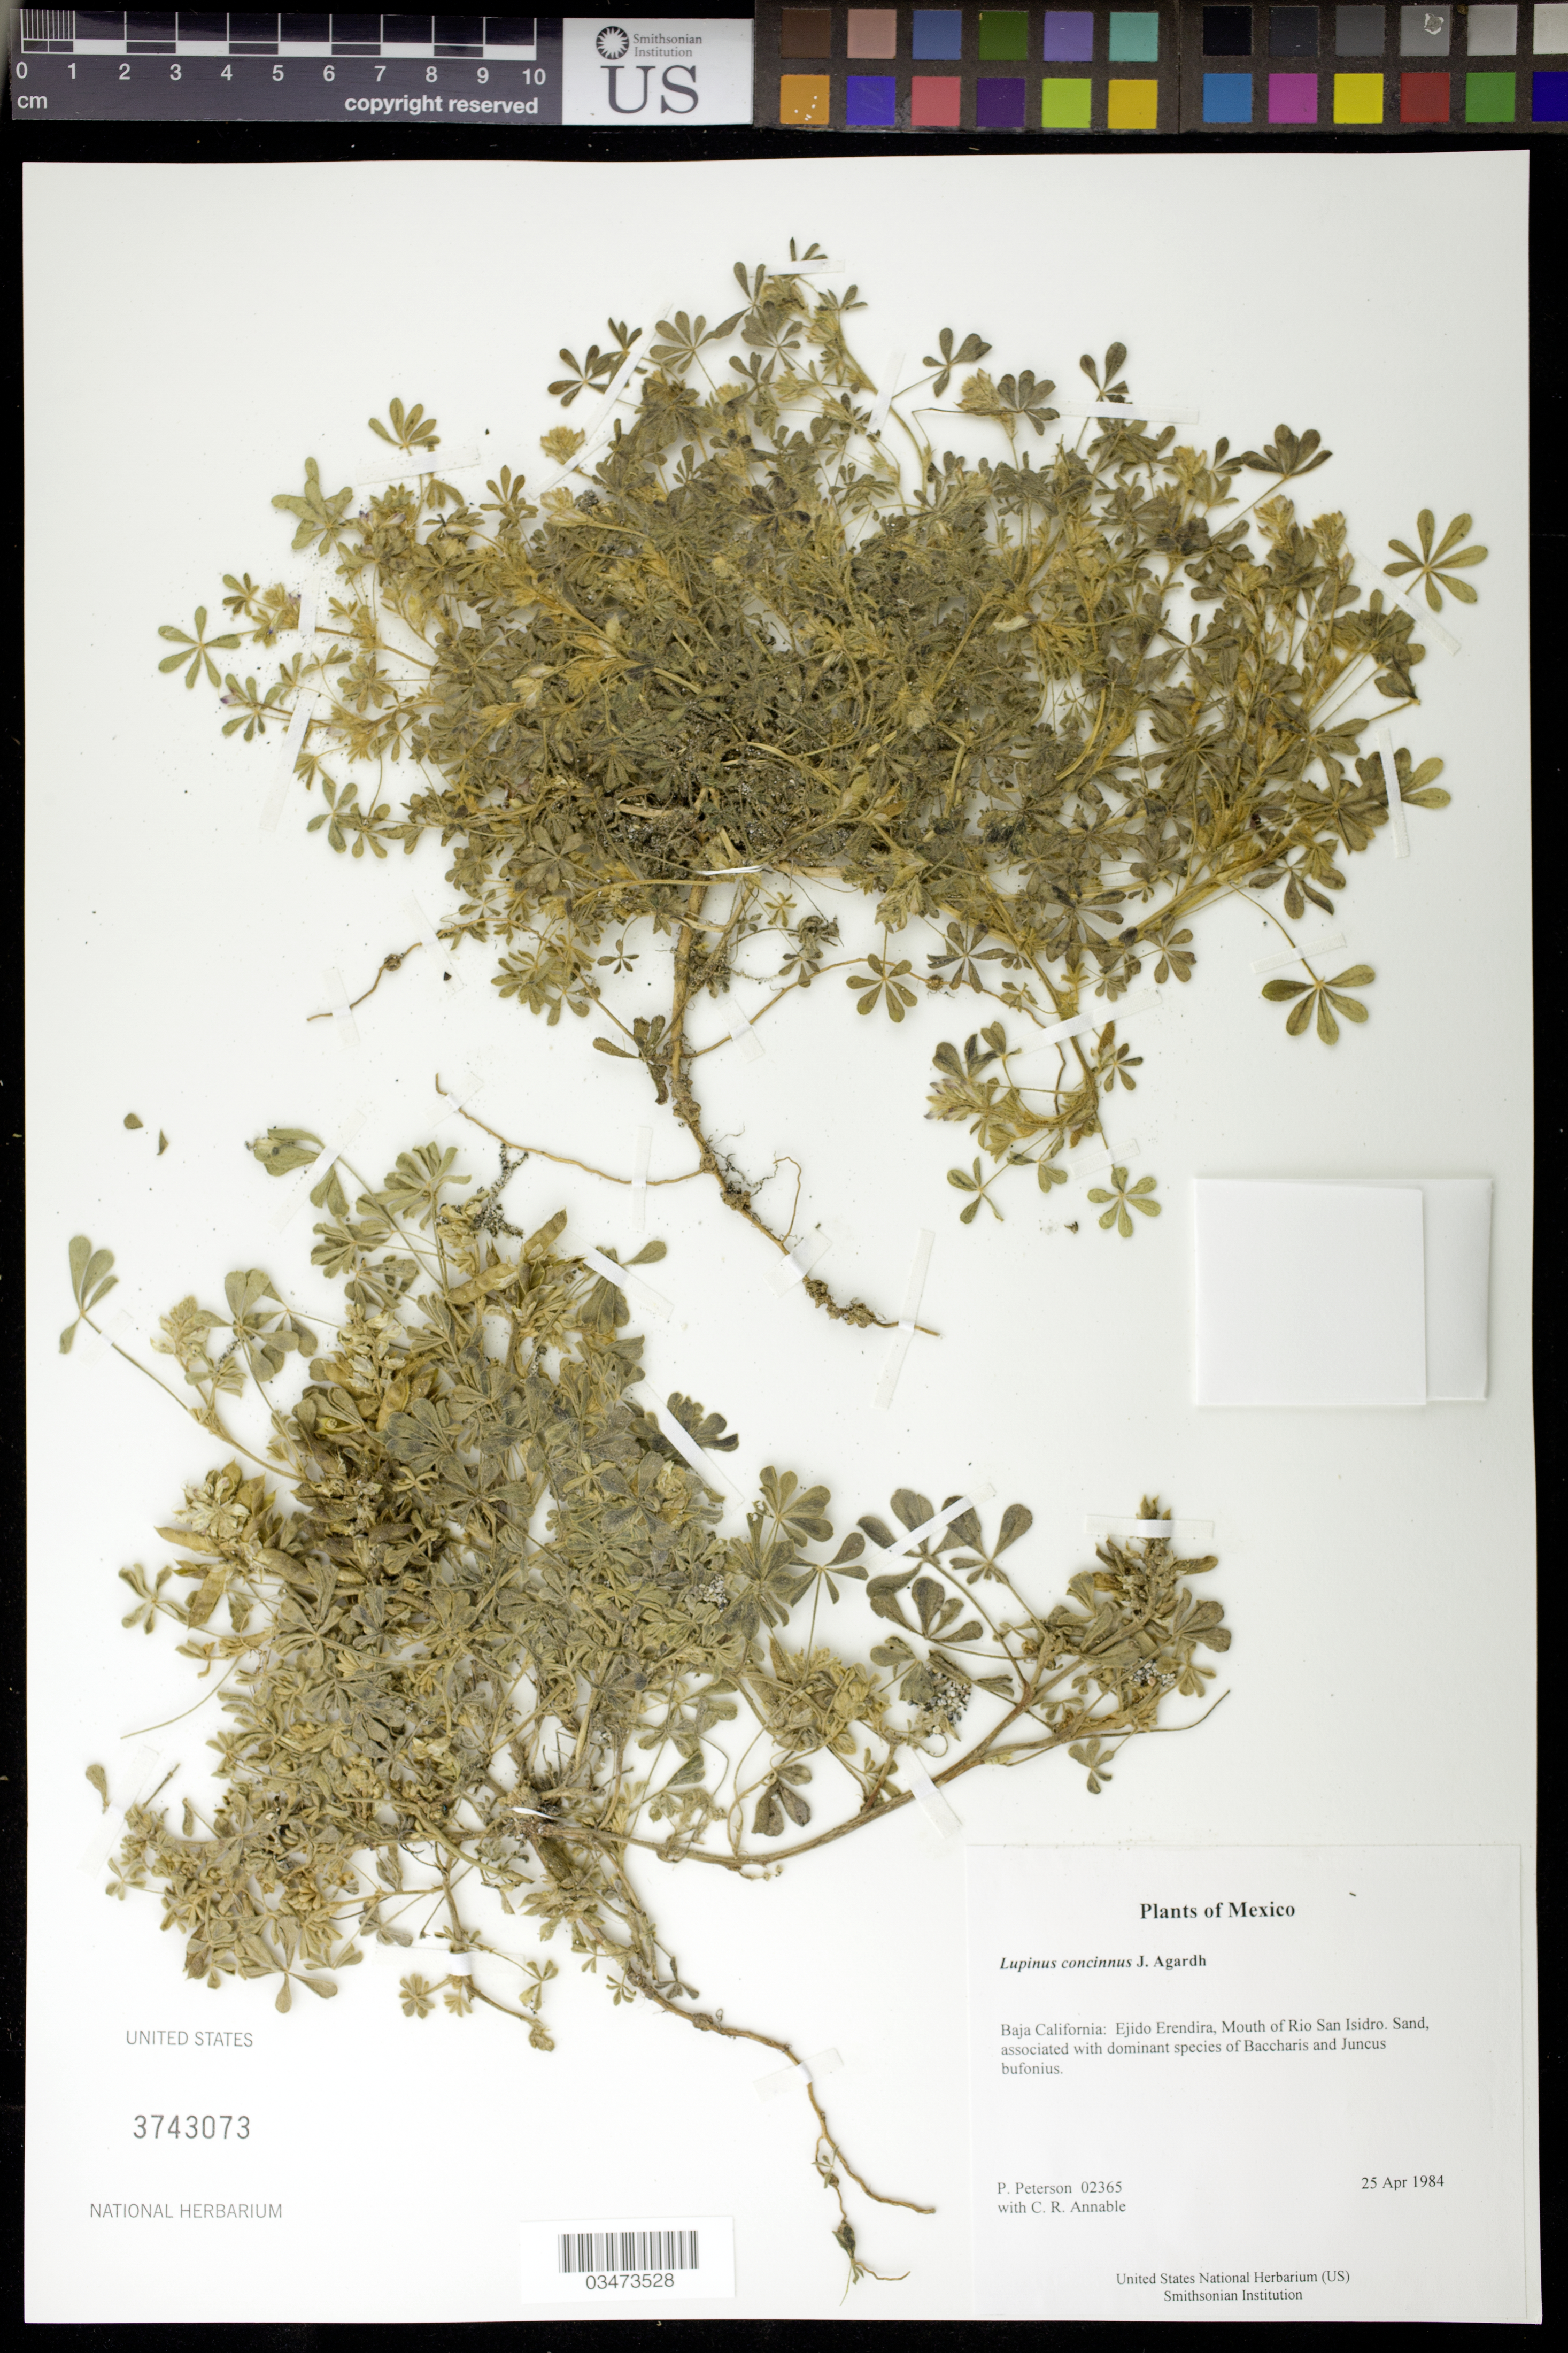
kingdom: Plantae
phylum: Tracheophyta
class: Magnoliopsida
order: Fabales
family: Fabaceae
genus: Lupinus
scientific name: Lupinus concinnus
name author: J. Agardh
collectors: P. M. Peterson & C. R. Annable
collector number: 02365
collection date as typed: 25 Apr 1984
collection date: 1984-04-25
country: Mexico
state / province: Baja California Norte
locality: Ejido Erendira, Mouth of Rio San Isidro.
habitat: Sand, associated with dominant species of Baccharis and Juncus bufonius.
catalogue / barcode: US 3743073